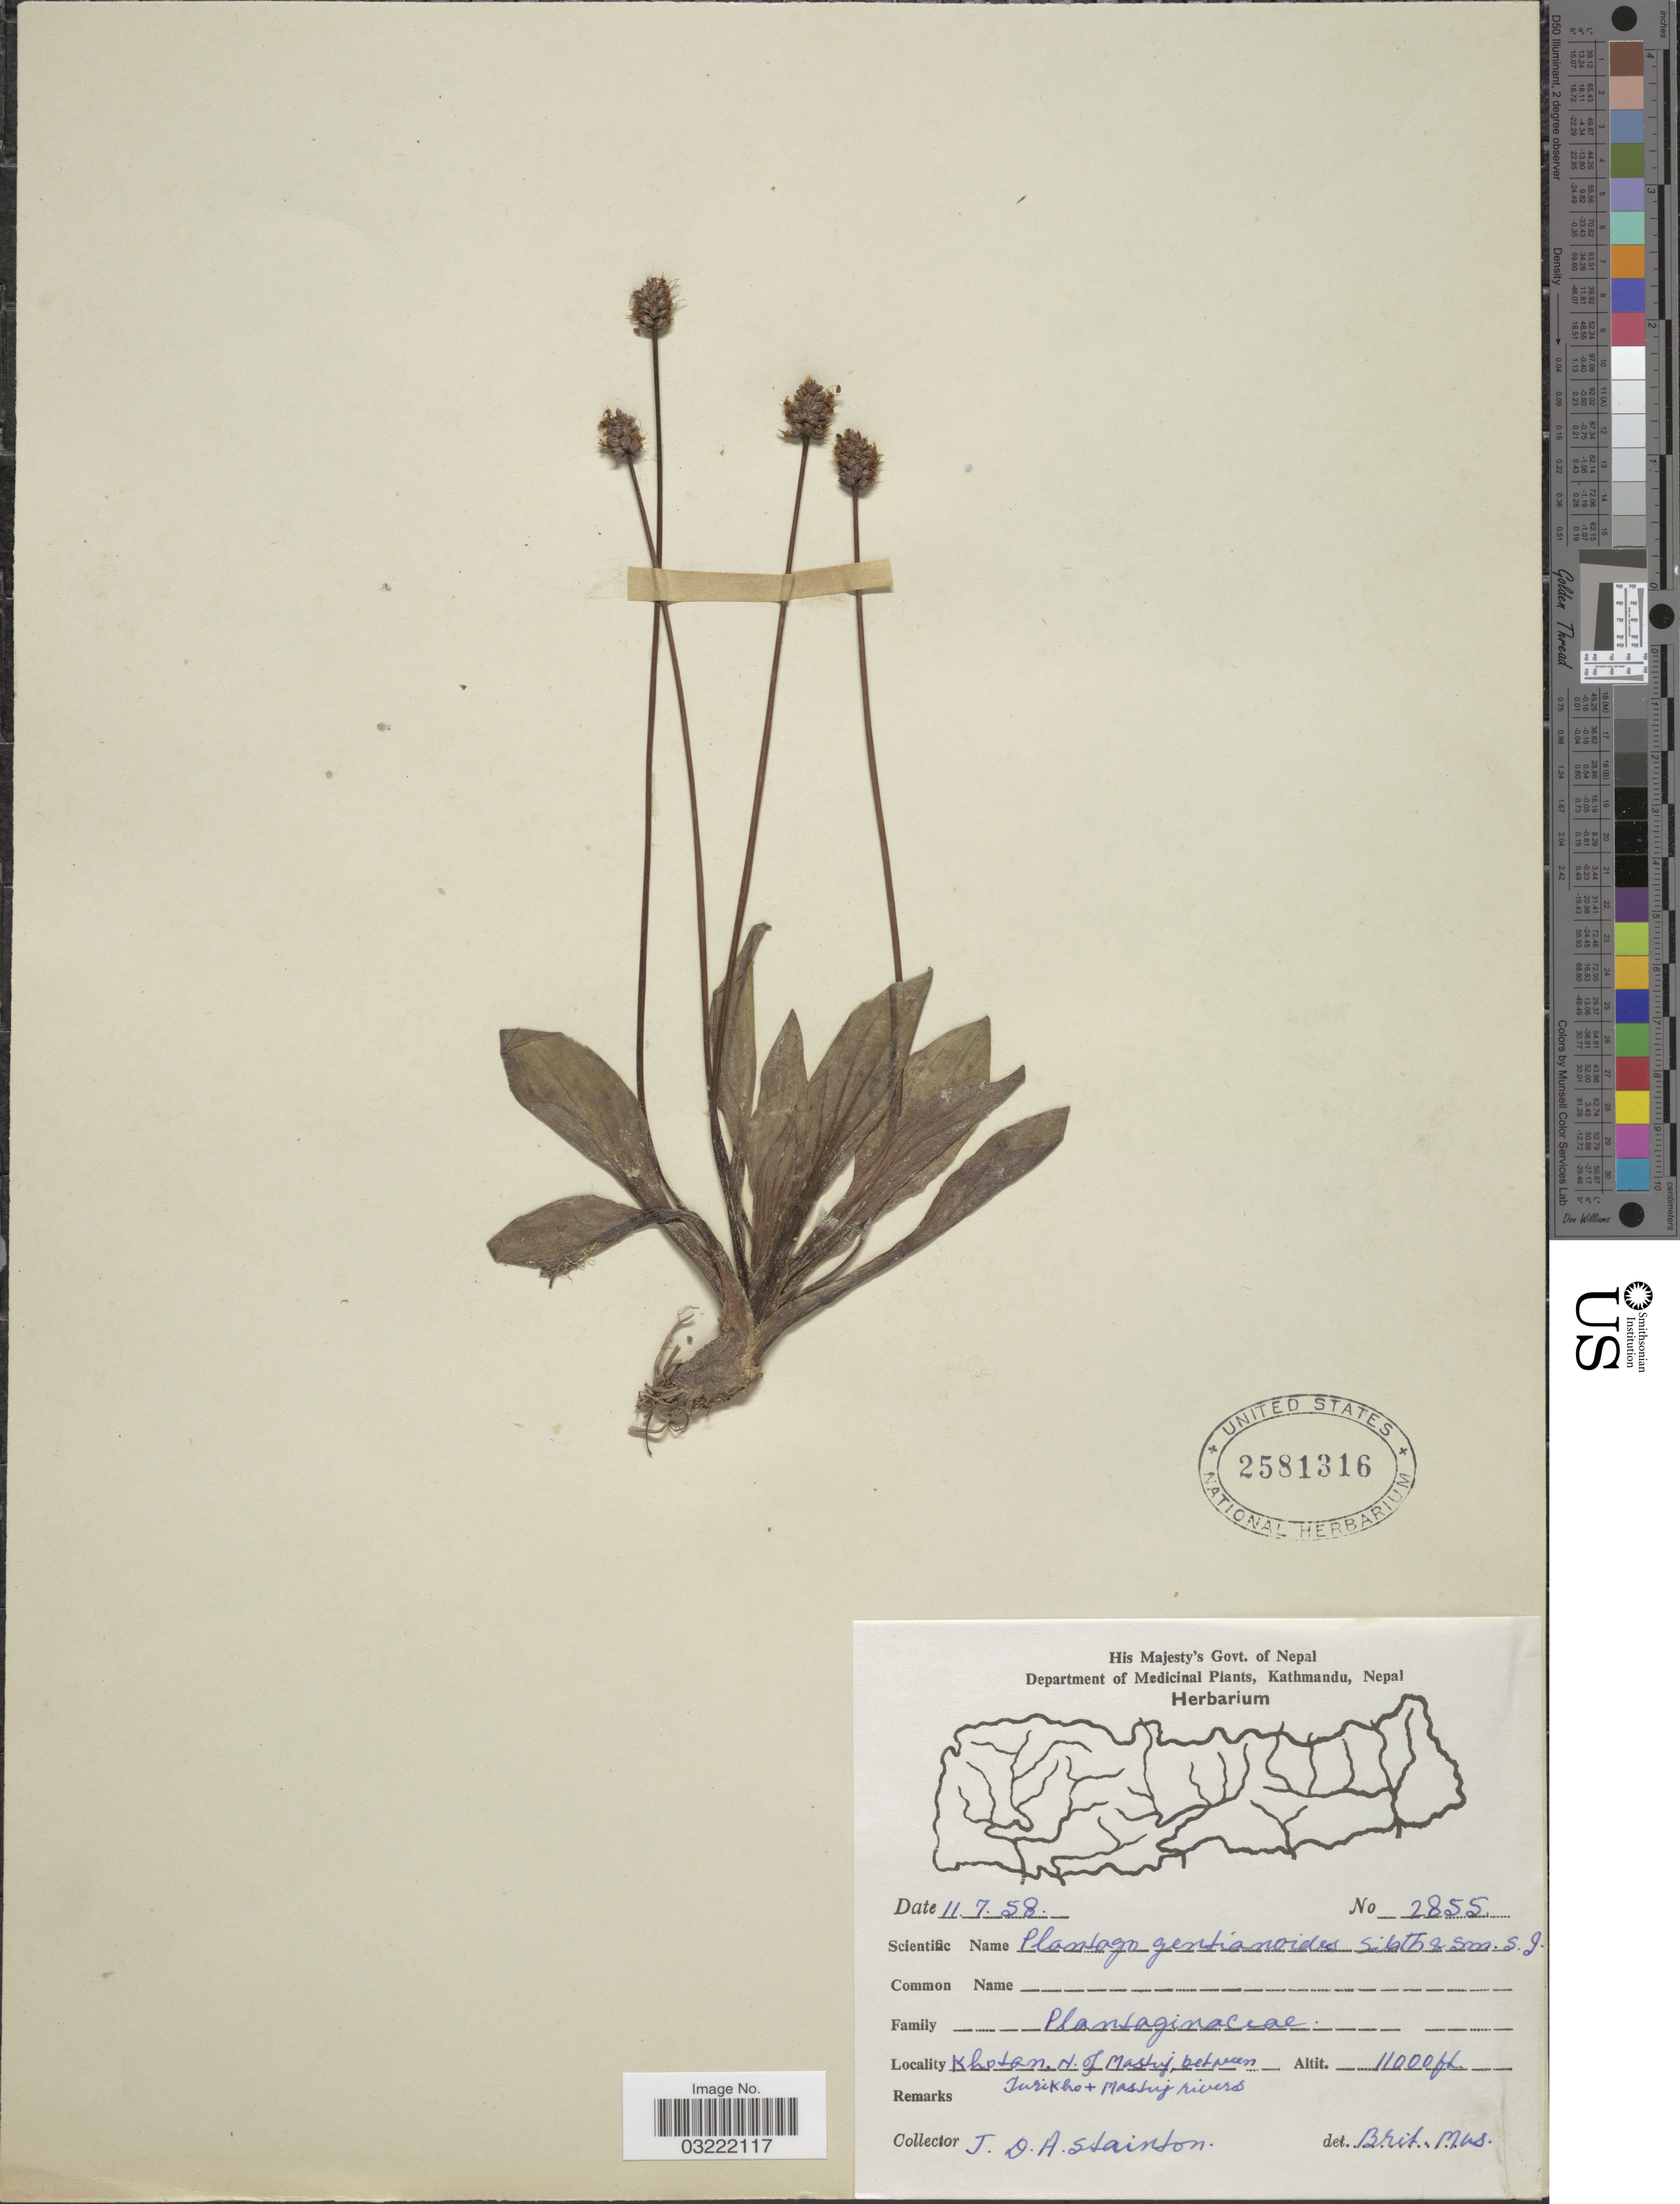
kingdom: Plantae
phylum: Tracheophyta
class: Magnoliopsida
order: Lamiales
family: Plantaginaceae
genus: Plantago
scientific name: Plantago gentianoides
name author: Sibth. & Sm.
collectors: J. Stainton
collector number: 2855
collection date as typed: Transcribed d/m/y: 11/7/58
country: Nepal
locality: Khotan, N. of Mastuj, between Turikho & Mastuj rivers.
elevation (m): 3353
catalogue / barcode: US 2581316